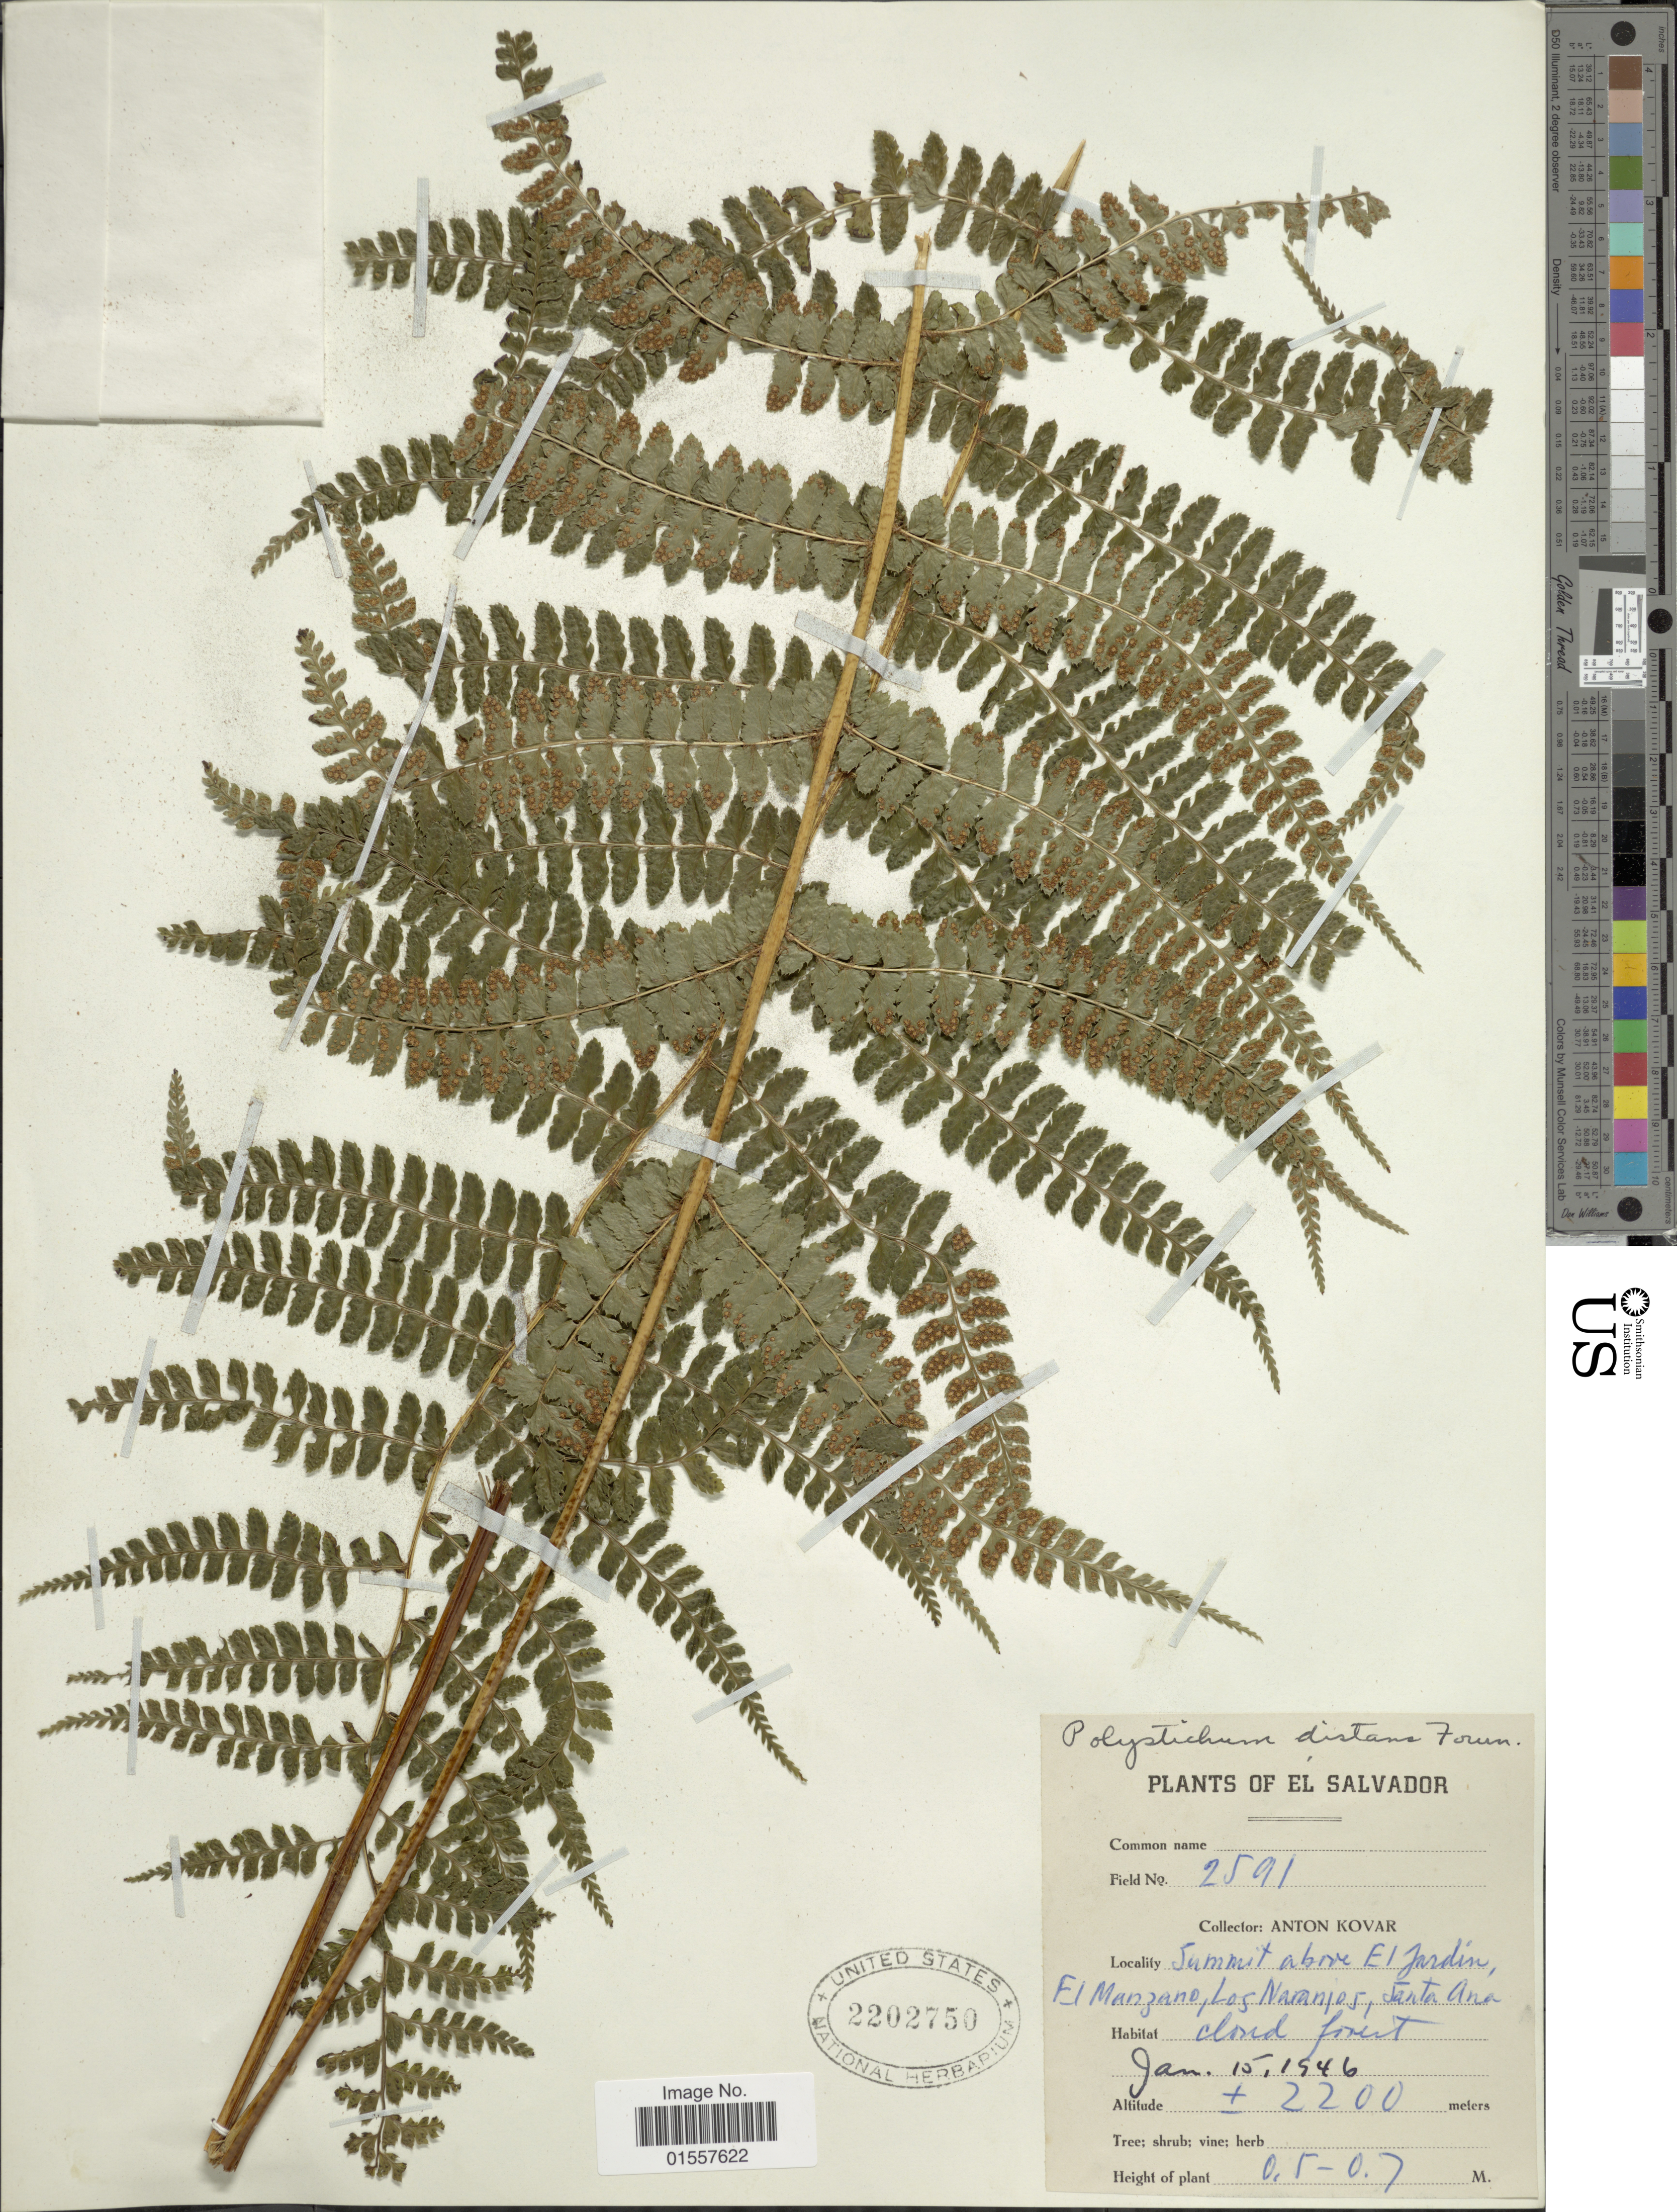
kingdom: Plantae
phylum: Tracheophyta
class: Polypodiopsida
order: Polypodiales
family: Dryopteridaceae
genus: Polystichum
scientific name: Polystichum distans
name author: E. Fourn.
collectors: A. Kovar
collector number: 2591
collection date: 1946-01-15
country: El Salvador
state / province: Santa Ana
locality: Summit above El Jardin, El Manzano, Los Naranjos, Santa Ana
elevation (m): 2200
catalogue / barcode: US 2202750